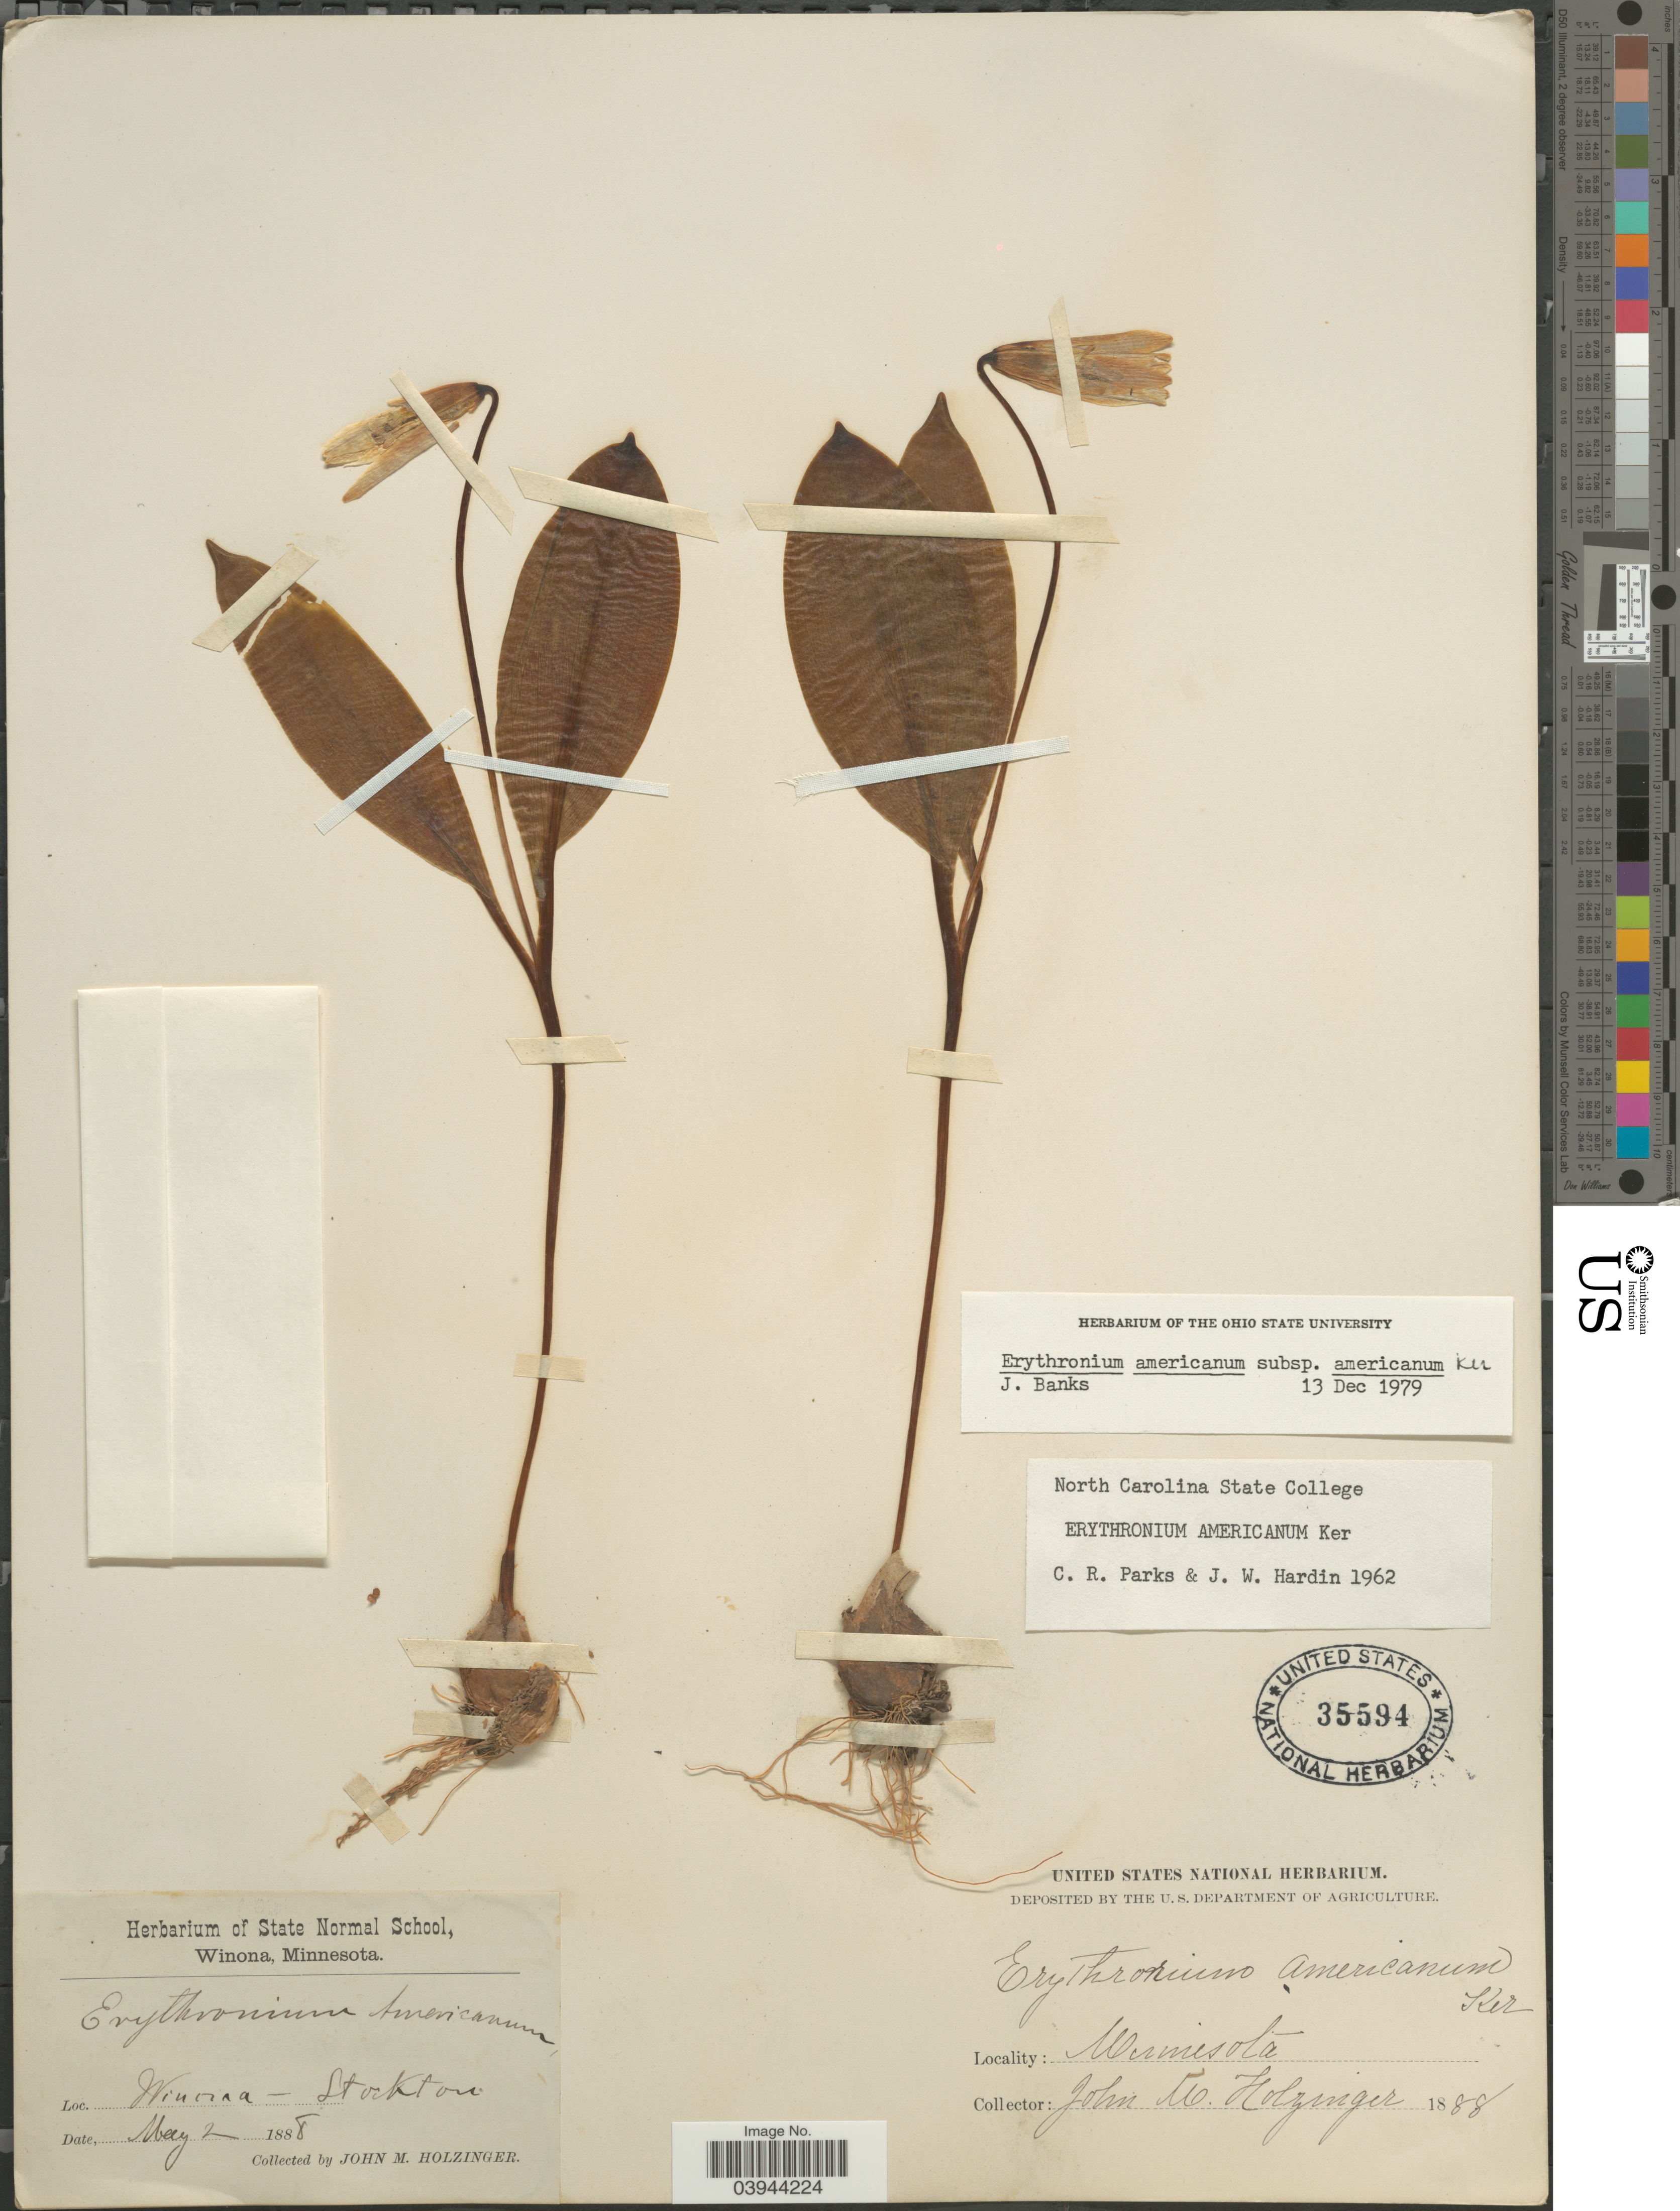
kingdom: Plantae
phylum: Tracheophyta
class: Liliopsida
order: Liliales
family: Liliaceae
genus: Erythronium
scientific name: Erythronium americanum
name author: Ker Gawl.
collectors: J. M. Holzinger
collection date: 1888-05-02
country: United States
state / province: Minnesota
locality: Winona-Stockston.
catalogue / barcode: US 35594